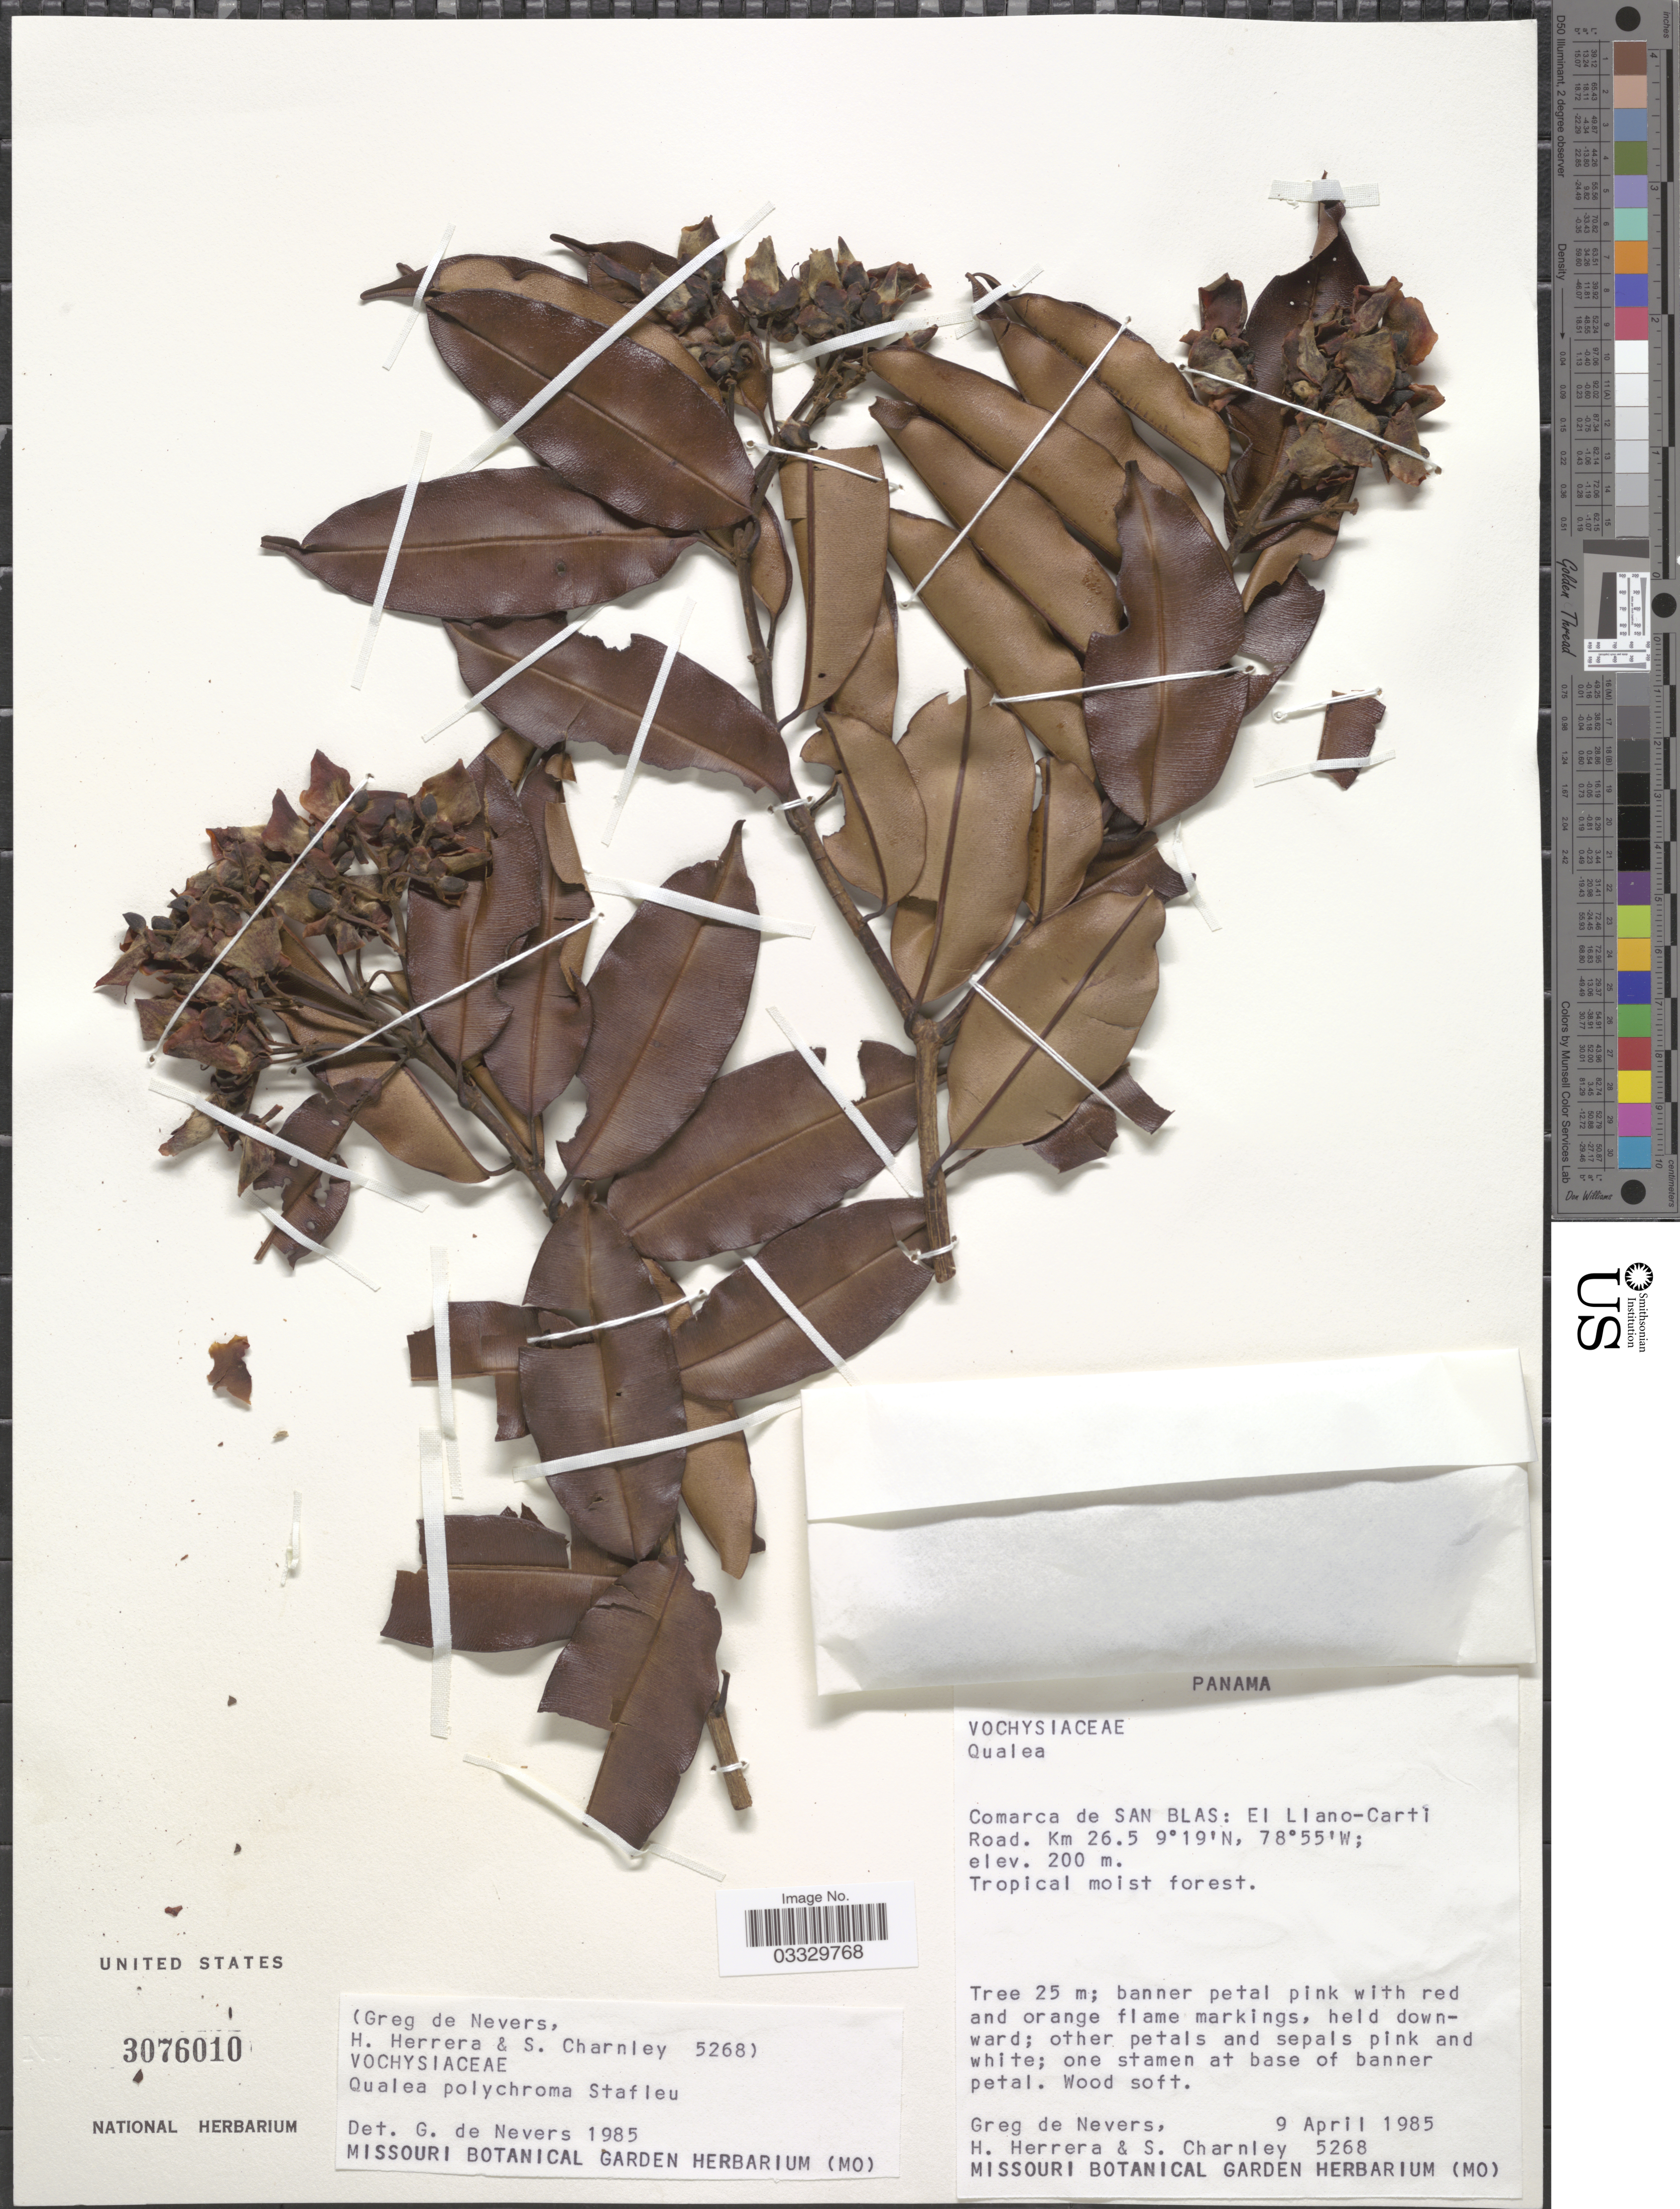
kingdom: Plantae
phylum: Tracheophyta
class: Magnoliopsida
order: Myrtales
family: Vochysiaceae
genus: Qualea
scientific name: Qualea polychroma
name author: Stafleu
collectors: G. Nevers, H. Herrera & S. Charnley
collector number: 5268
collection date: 1985-04-09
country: Panama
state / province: Kuna Yala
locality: Comarca de San Blas: El Llano-Carti Road.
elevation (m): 200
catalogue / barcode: US 3076010